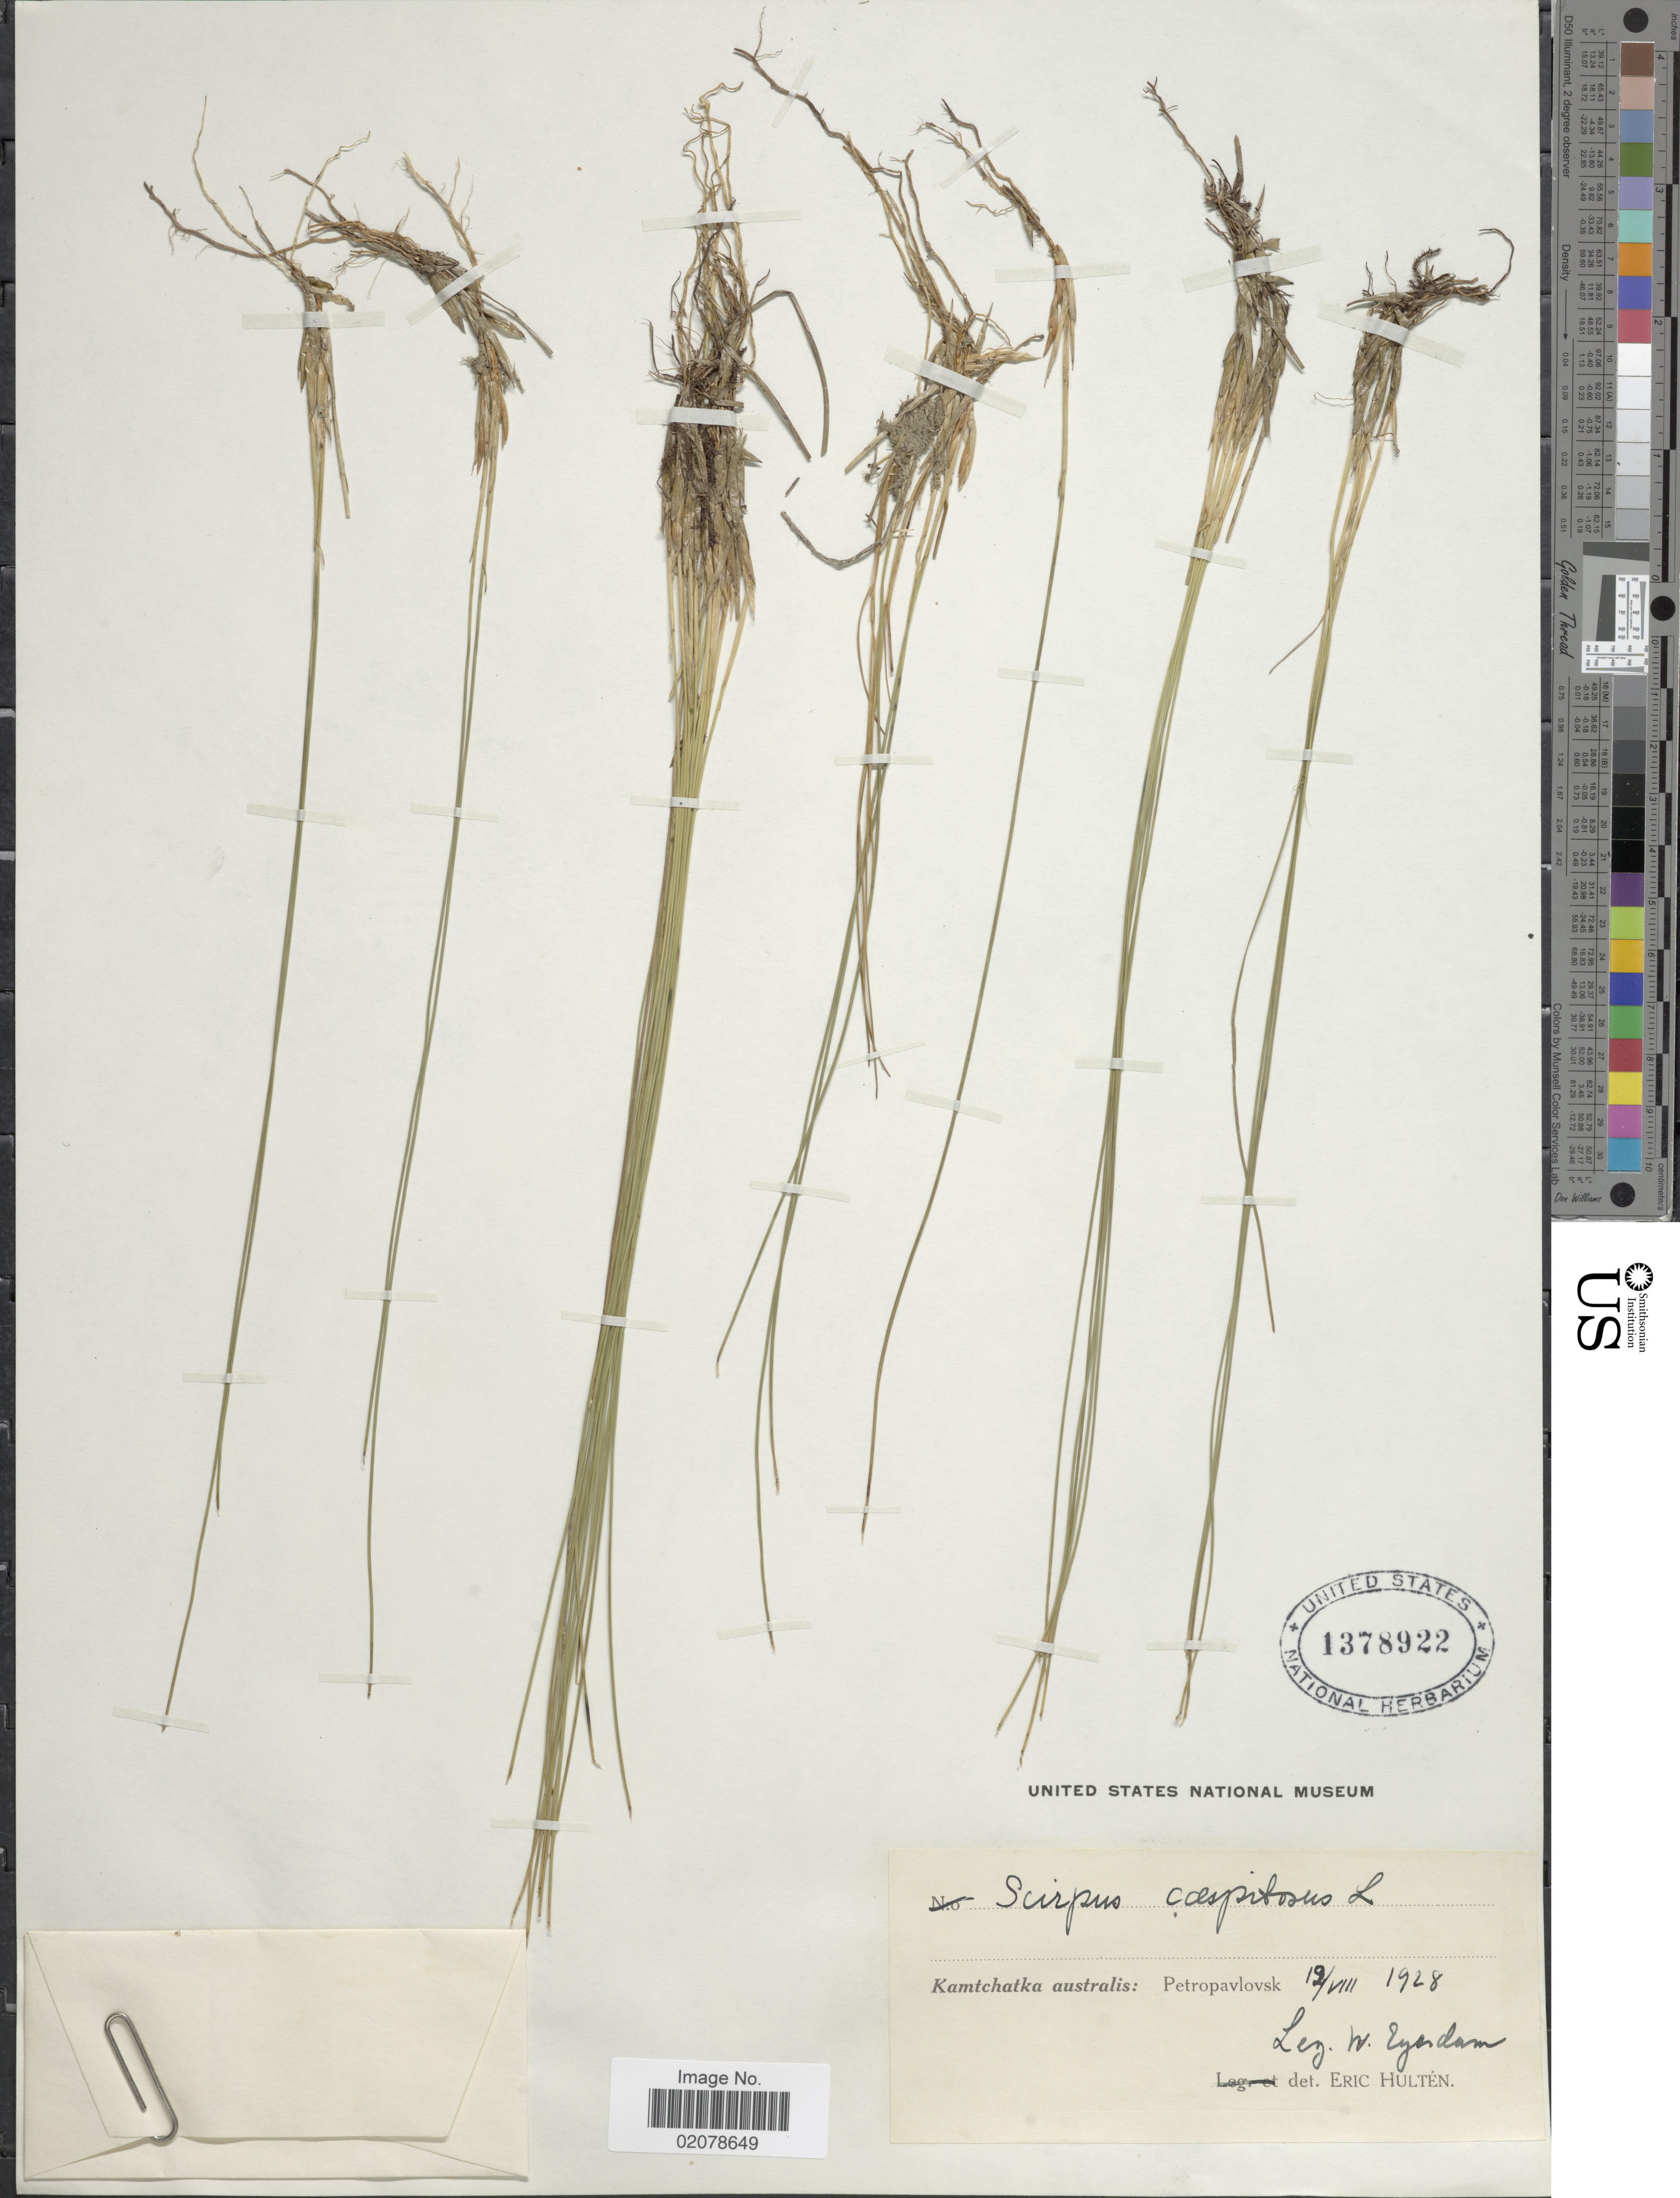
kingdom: Plantae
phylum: Tracheophyta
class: Liliopsida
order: Poales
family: Cyperaceae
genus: Trichophorum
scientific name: Trichophorum cespitosum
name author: (L.) Hartm.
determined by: Strong, Mark T., (BOT), Smithsonian Institution - National Museum of Natural History (UNITED STATES)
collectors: W. J. Eyerdam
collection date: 1928-08-12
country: Russian Federation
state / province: Kamchatka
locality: Kamtchatka australis: Petropavlovsk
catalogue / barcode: US 1378922